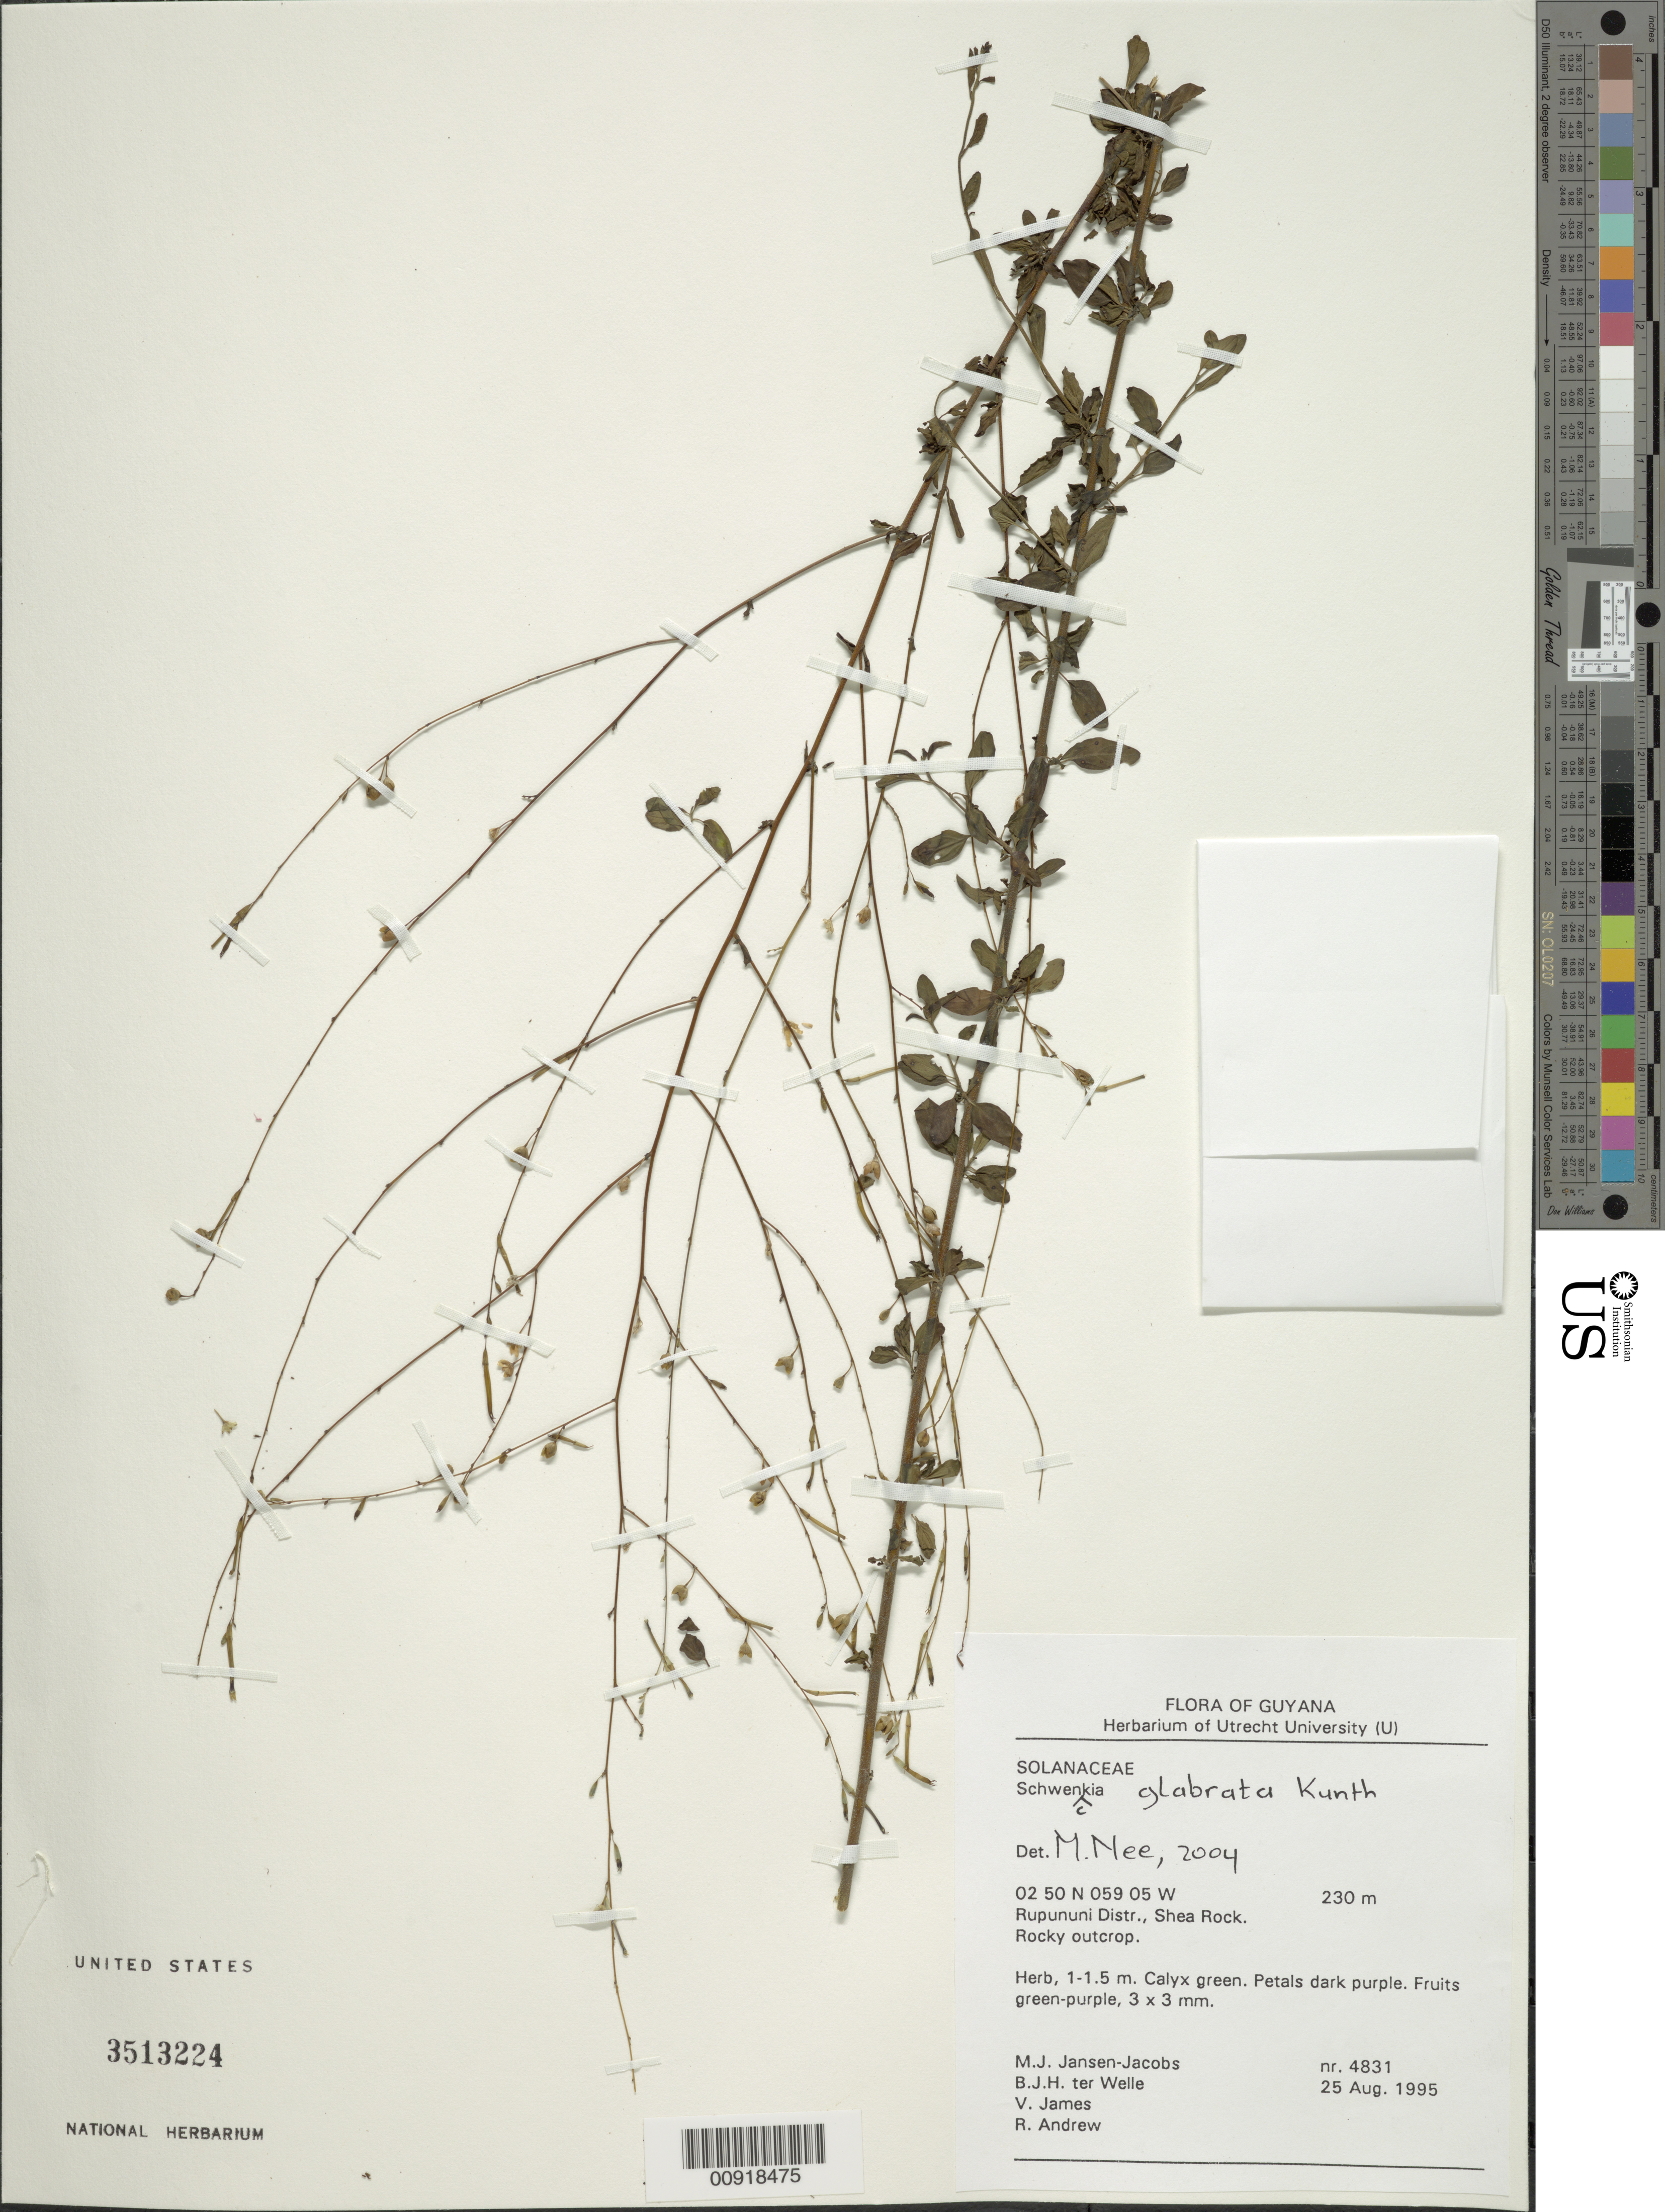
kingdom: Plantae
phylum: Tracheophyta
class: Magnoliopsida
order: Solanales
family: Solanaceae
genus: Schwenckia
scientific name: Schwenckia glabrata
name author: Kunth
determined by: Nee, Michael H.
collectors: M. J. Jansen-Jacobs, B. Welle, V. James & R. Andrew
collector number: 4831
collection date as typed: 25-Aug-95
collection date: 1995-08-25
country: Guyana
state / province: U. Takutu-U. Essequibo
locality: Shea Rock, Rupununi Dist.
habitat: Rocky outcrop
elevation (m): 230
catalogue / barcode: US 3513224